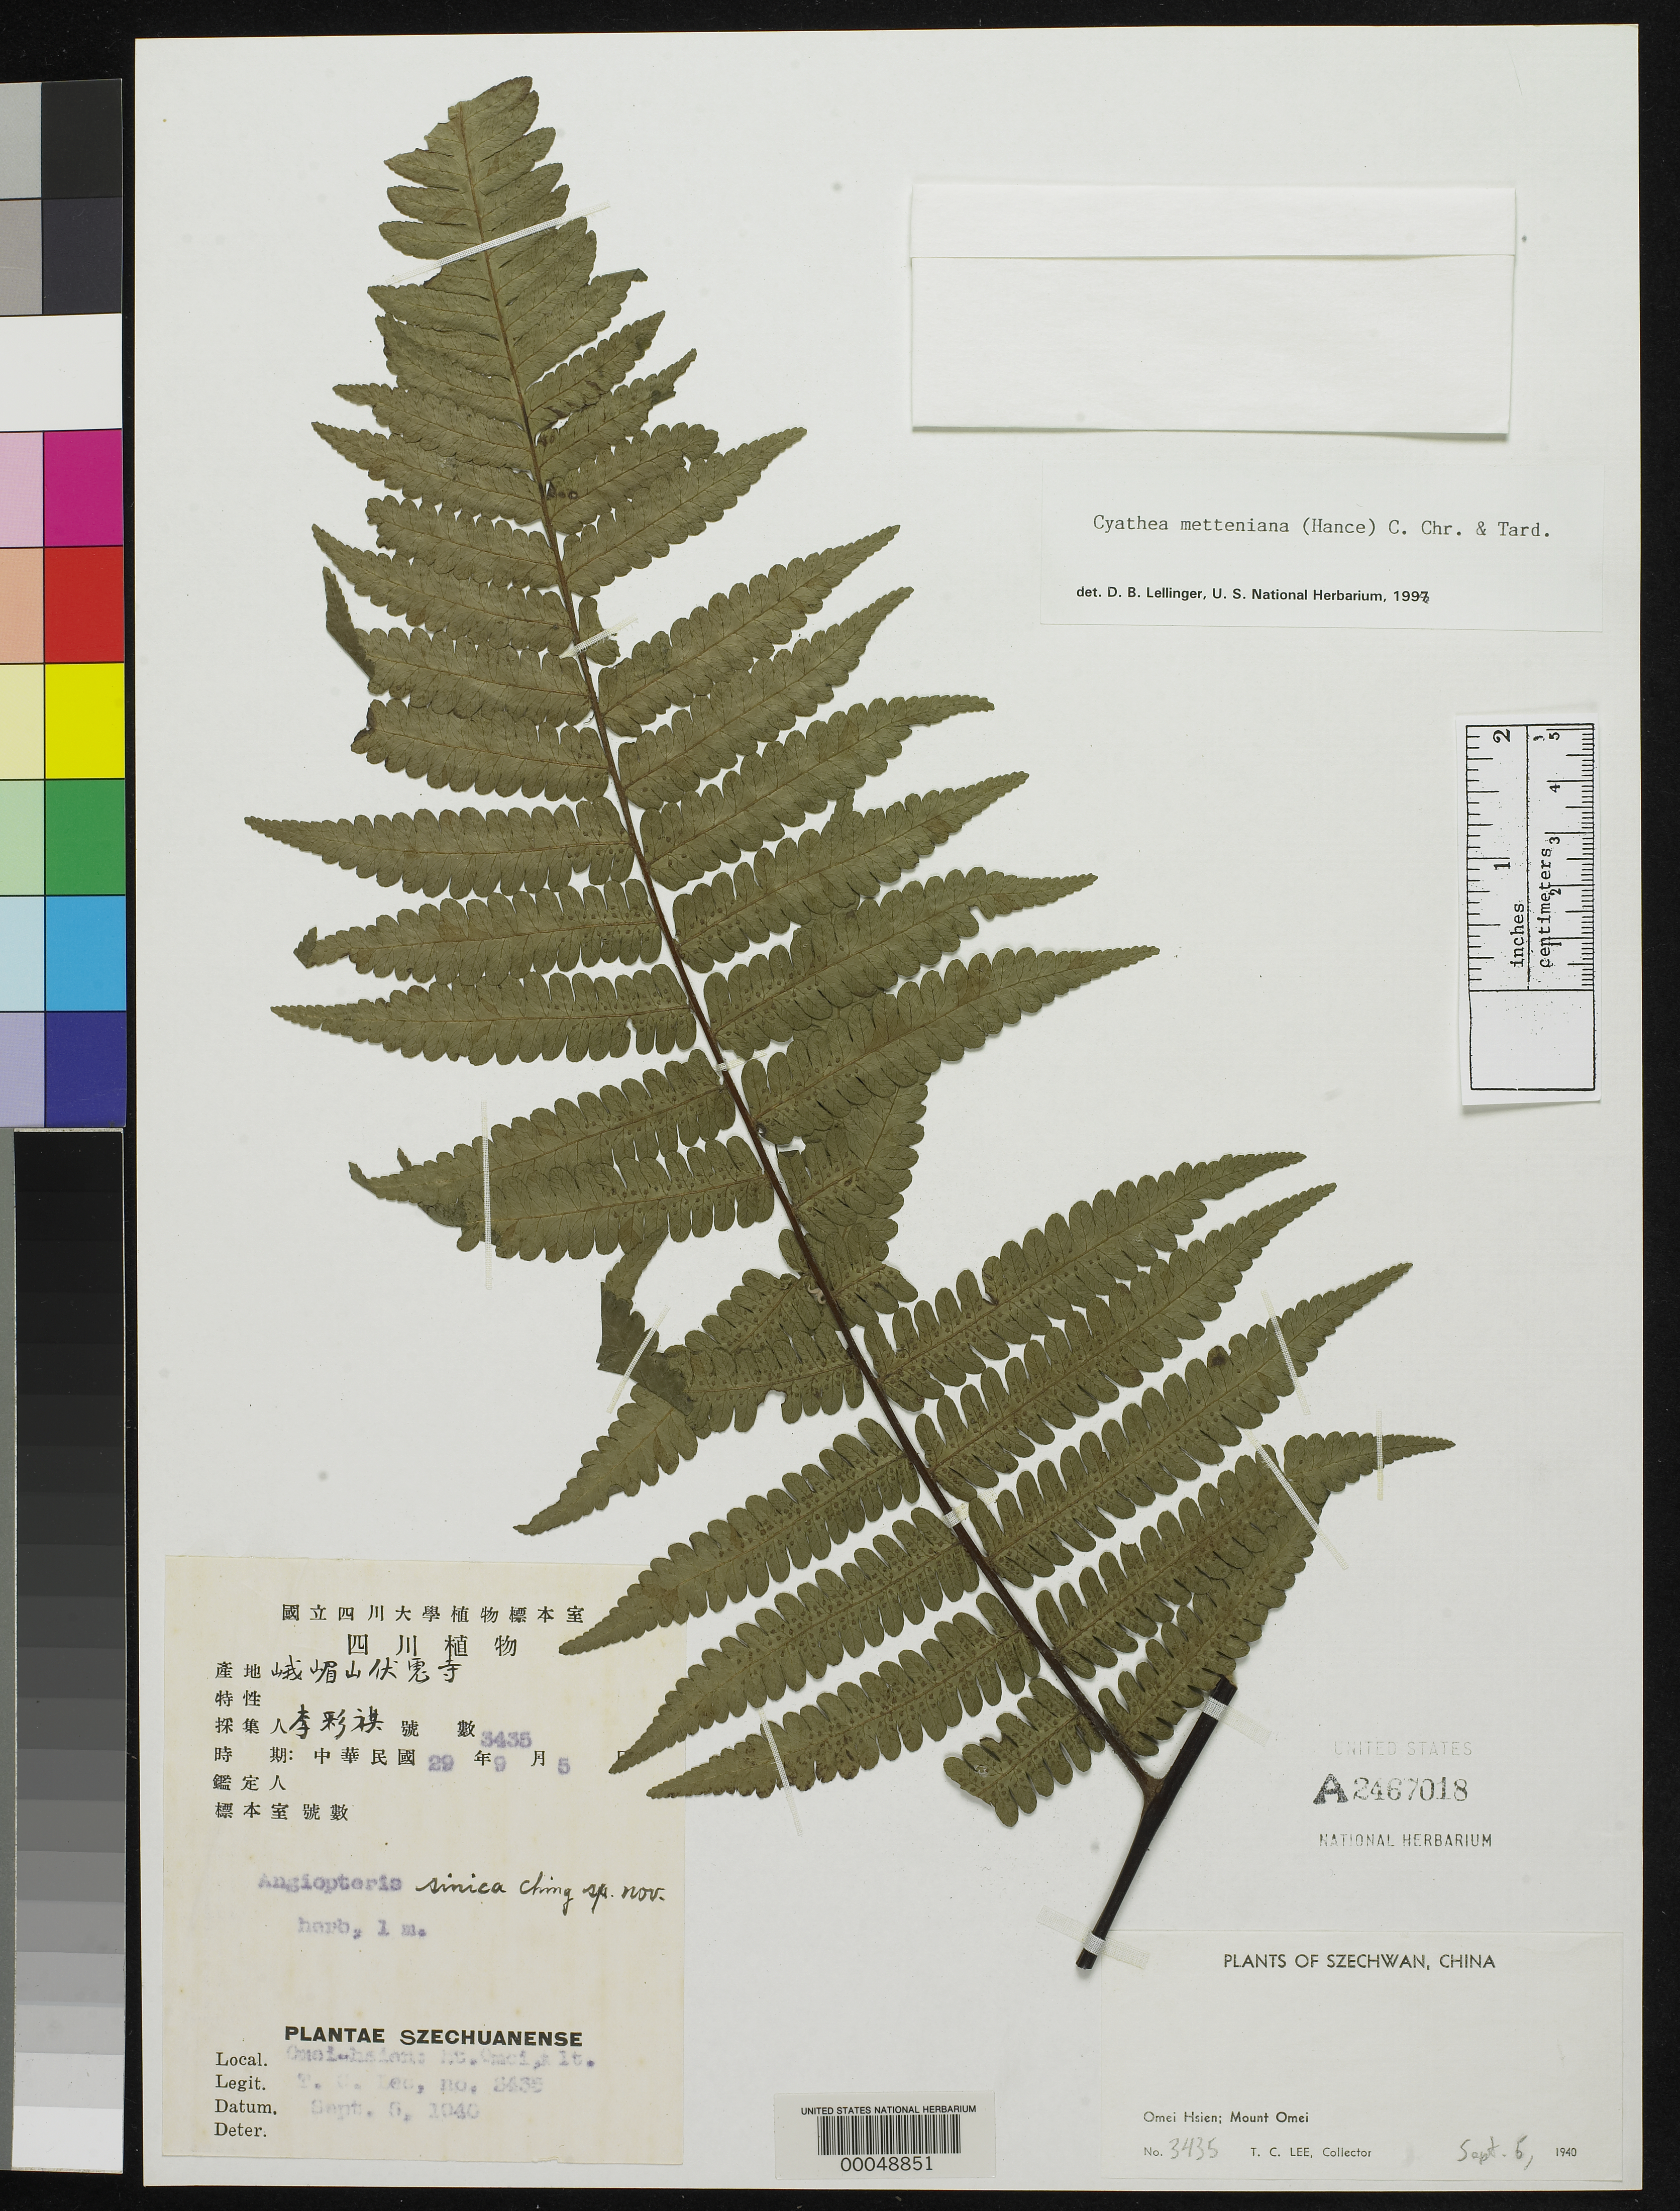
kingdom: Plantae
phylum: Tracheophyta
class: Polypodiopsida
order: Marattiales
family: Marattiaceae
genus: Angiopteris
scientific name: Angiopteris sinica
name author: Ching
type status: Isotype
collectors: T. Lee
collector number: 3435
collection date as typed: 05 Sep 1940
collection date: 1940-09-05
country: China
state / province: Sichuan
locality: Omei Hsien, Mt. Omei.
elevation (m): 650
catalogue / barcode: US 2467018A